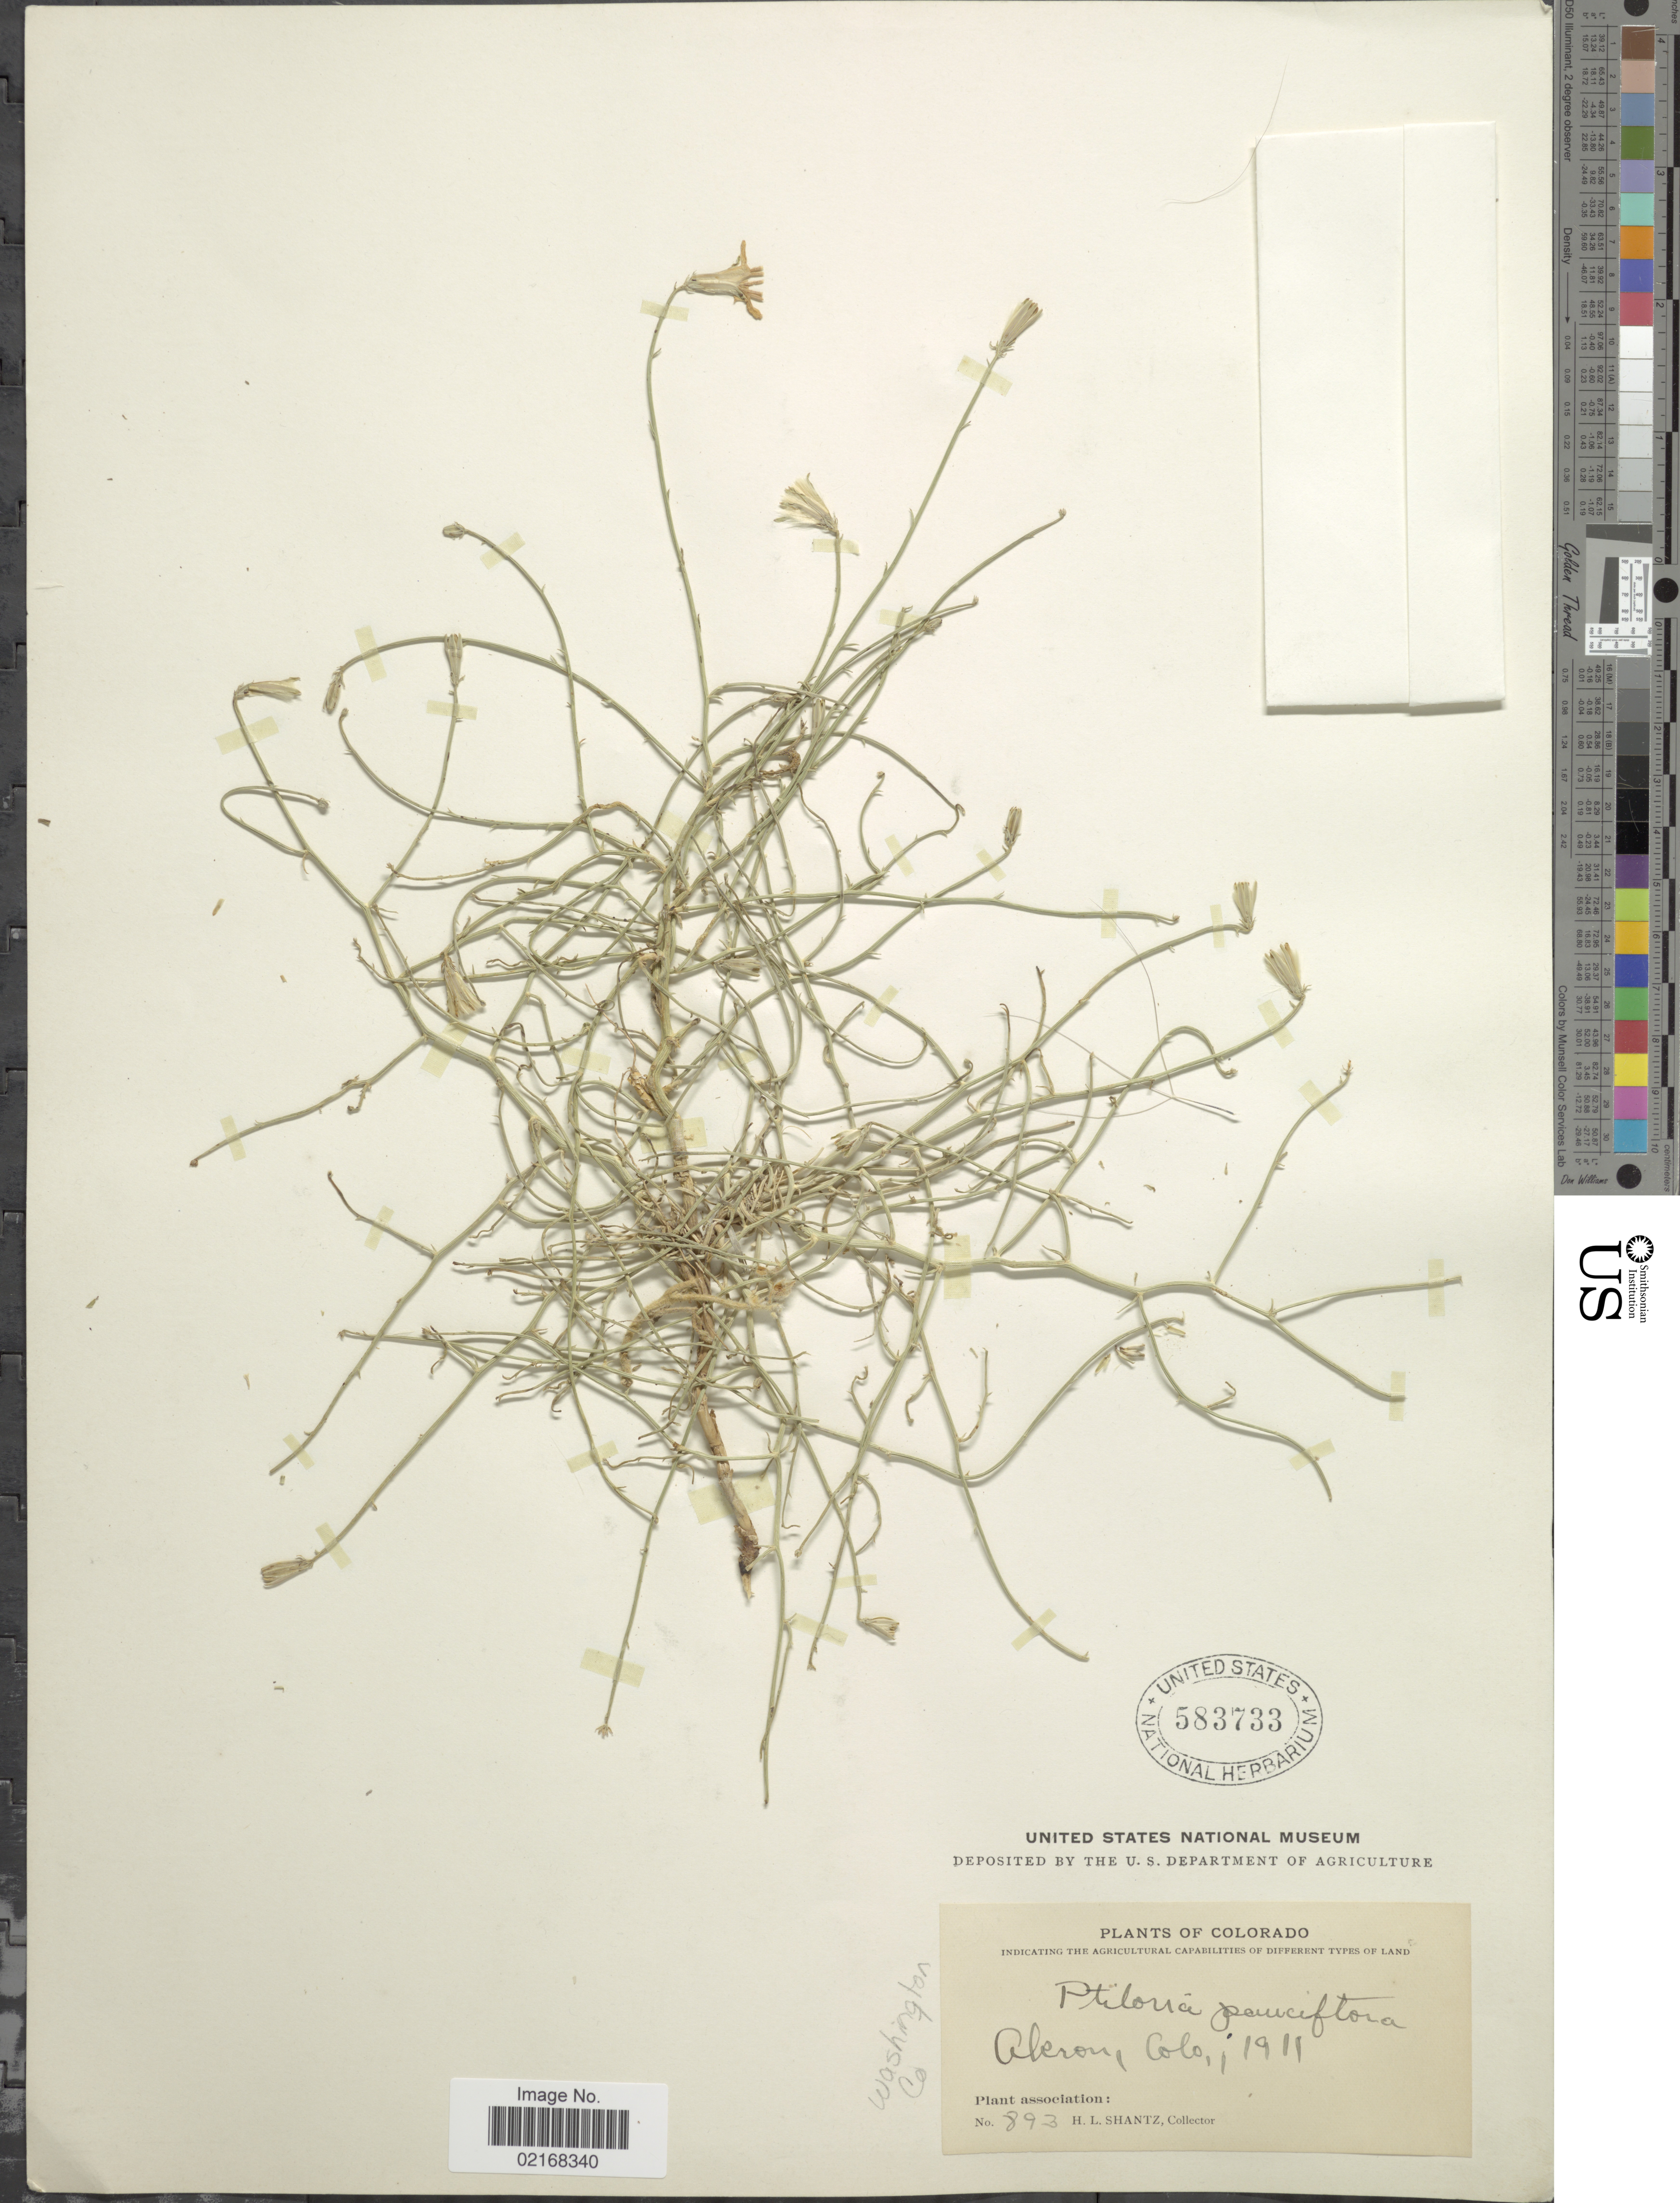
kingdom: Plantae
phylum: Tracheophyta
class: Magnoliopsida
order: Asterales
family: Asteraceae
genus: Stephanomeria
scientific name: Stephanomeria pauciflora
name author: (Torr.) A. Nelson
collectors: H. Shantz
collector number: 893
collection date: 1911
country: United States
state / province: Colorado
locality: Aberon, Colo. Washington Co.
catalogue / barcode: US 583733